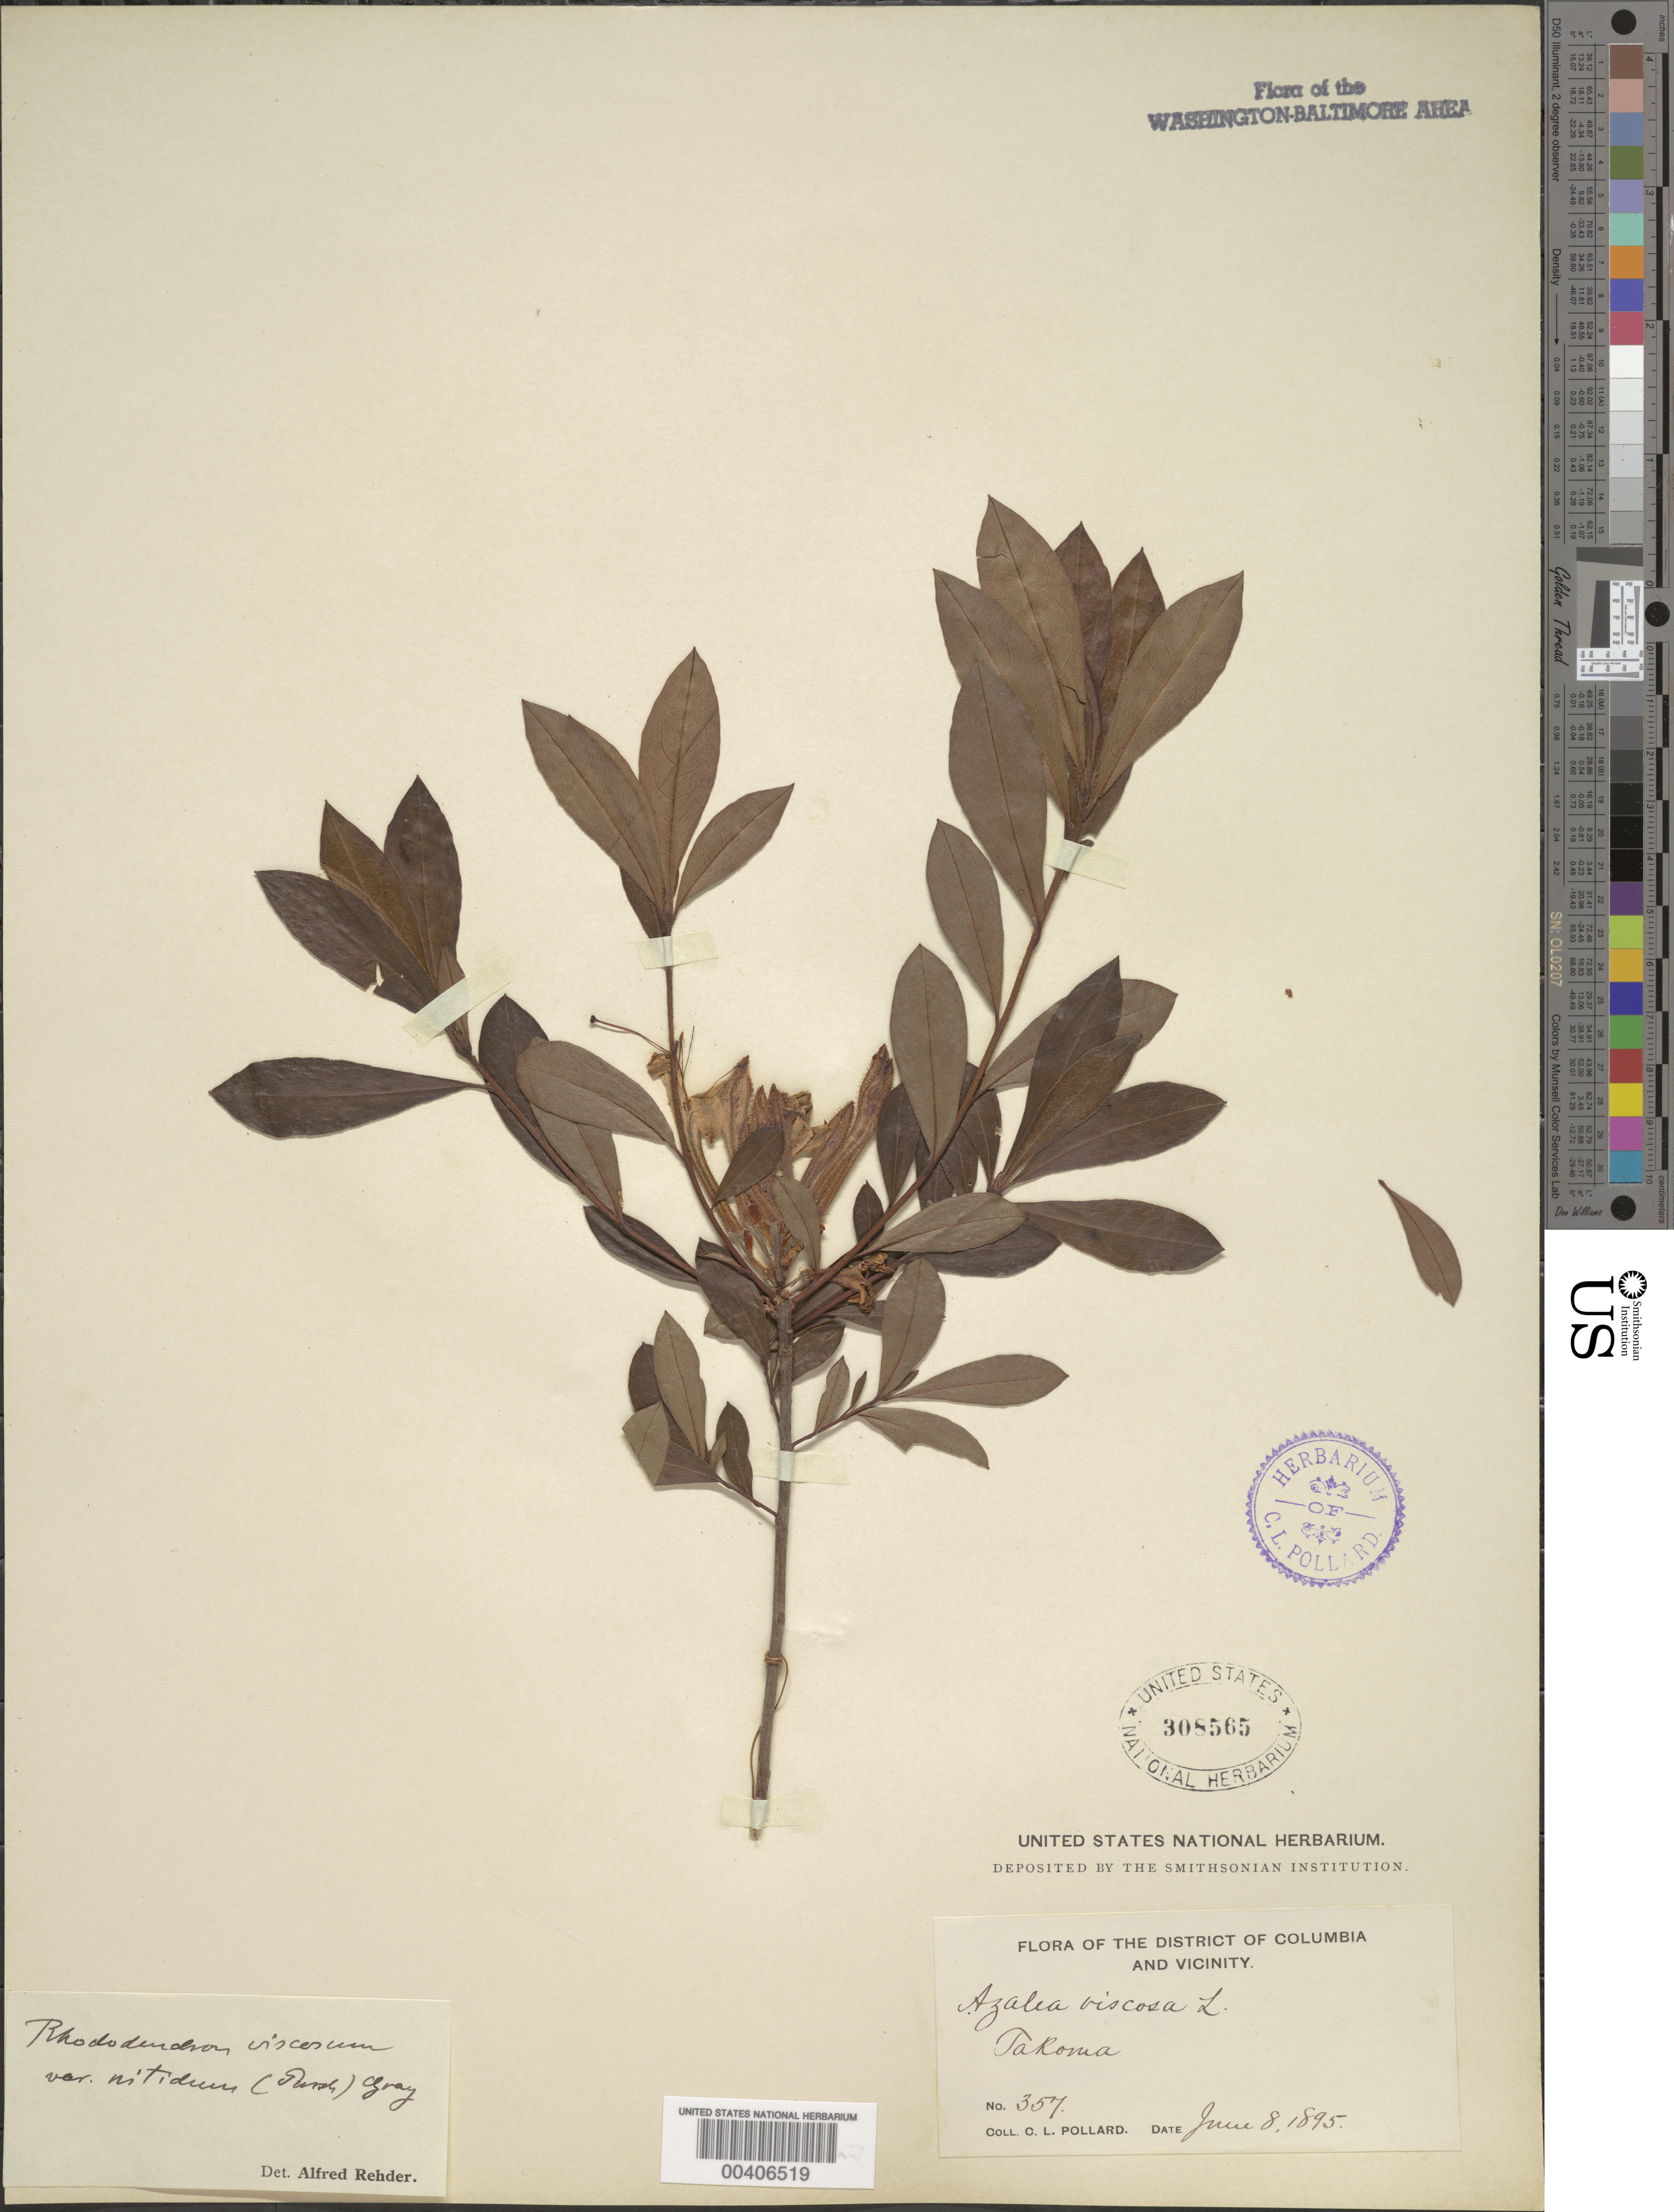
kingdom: Plantae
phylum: Tracheophyta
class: Magnoliopsida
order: Ericales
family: Ericaceae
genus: Rhododendron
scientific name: Rhododendron viscosum var. nitidum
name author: (Pursh) A. Gray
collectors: C. L. Pollard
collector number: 357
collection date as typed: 08 Jun 1895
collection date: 1895-06-08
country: United States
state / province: Maryland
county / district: Montgomery / Prince George's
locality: Takoma Park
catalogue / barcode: US 308565